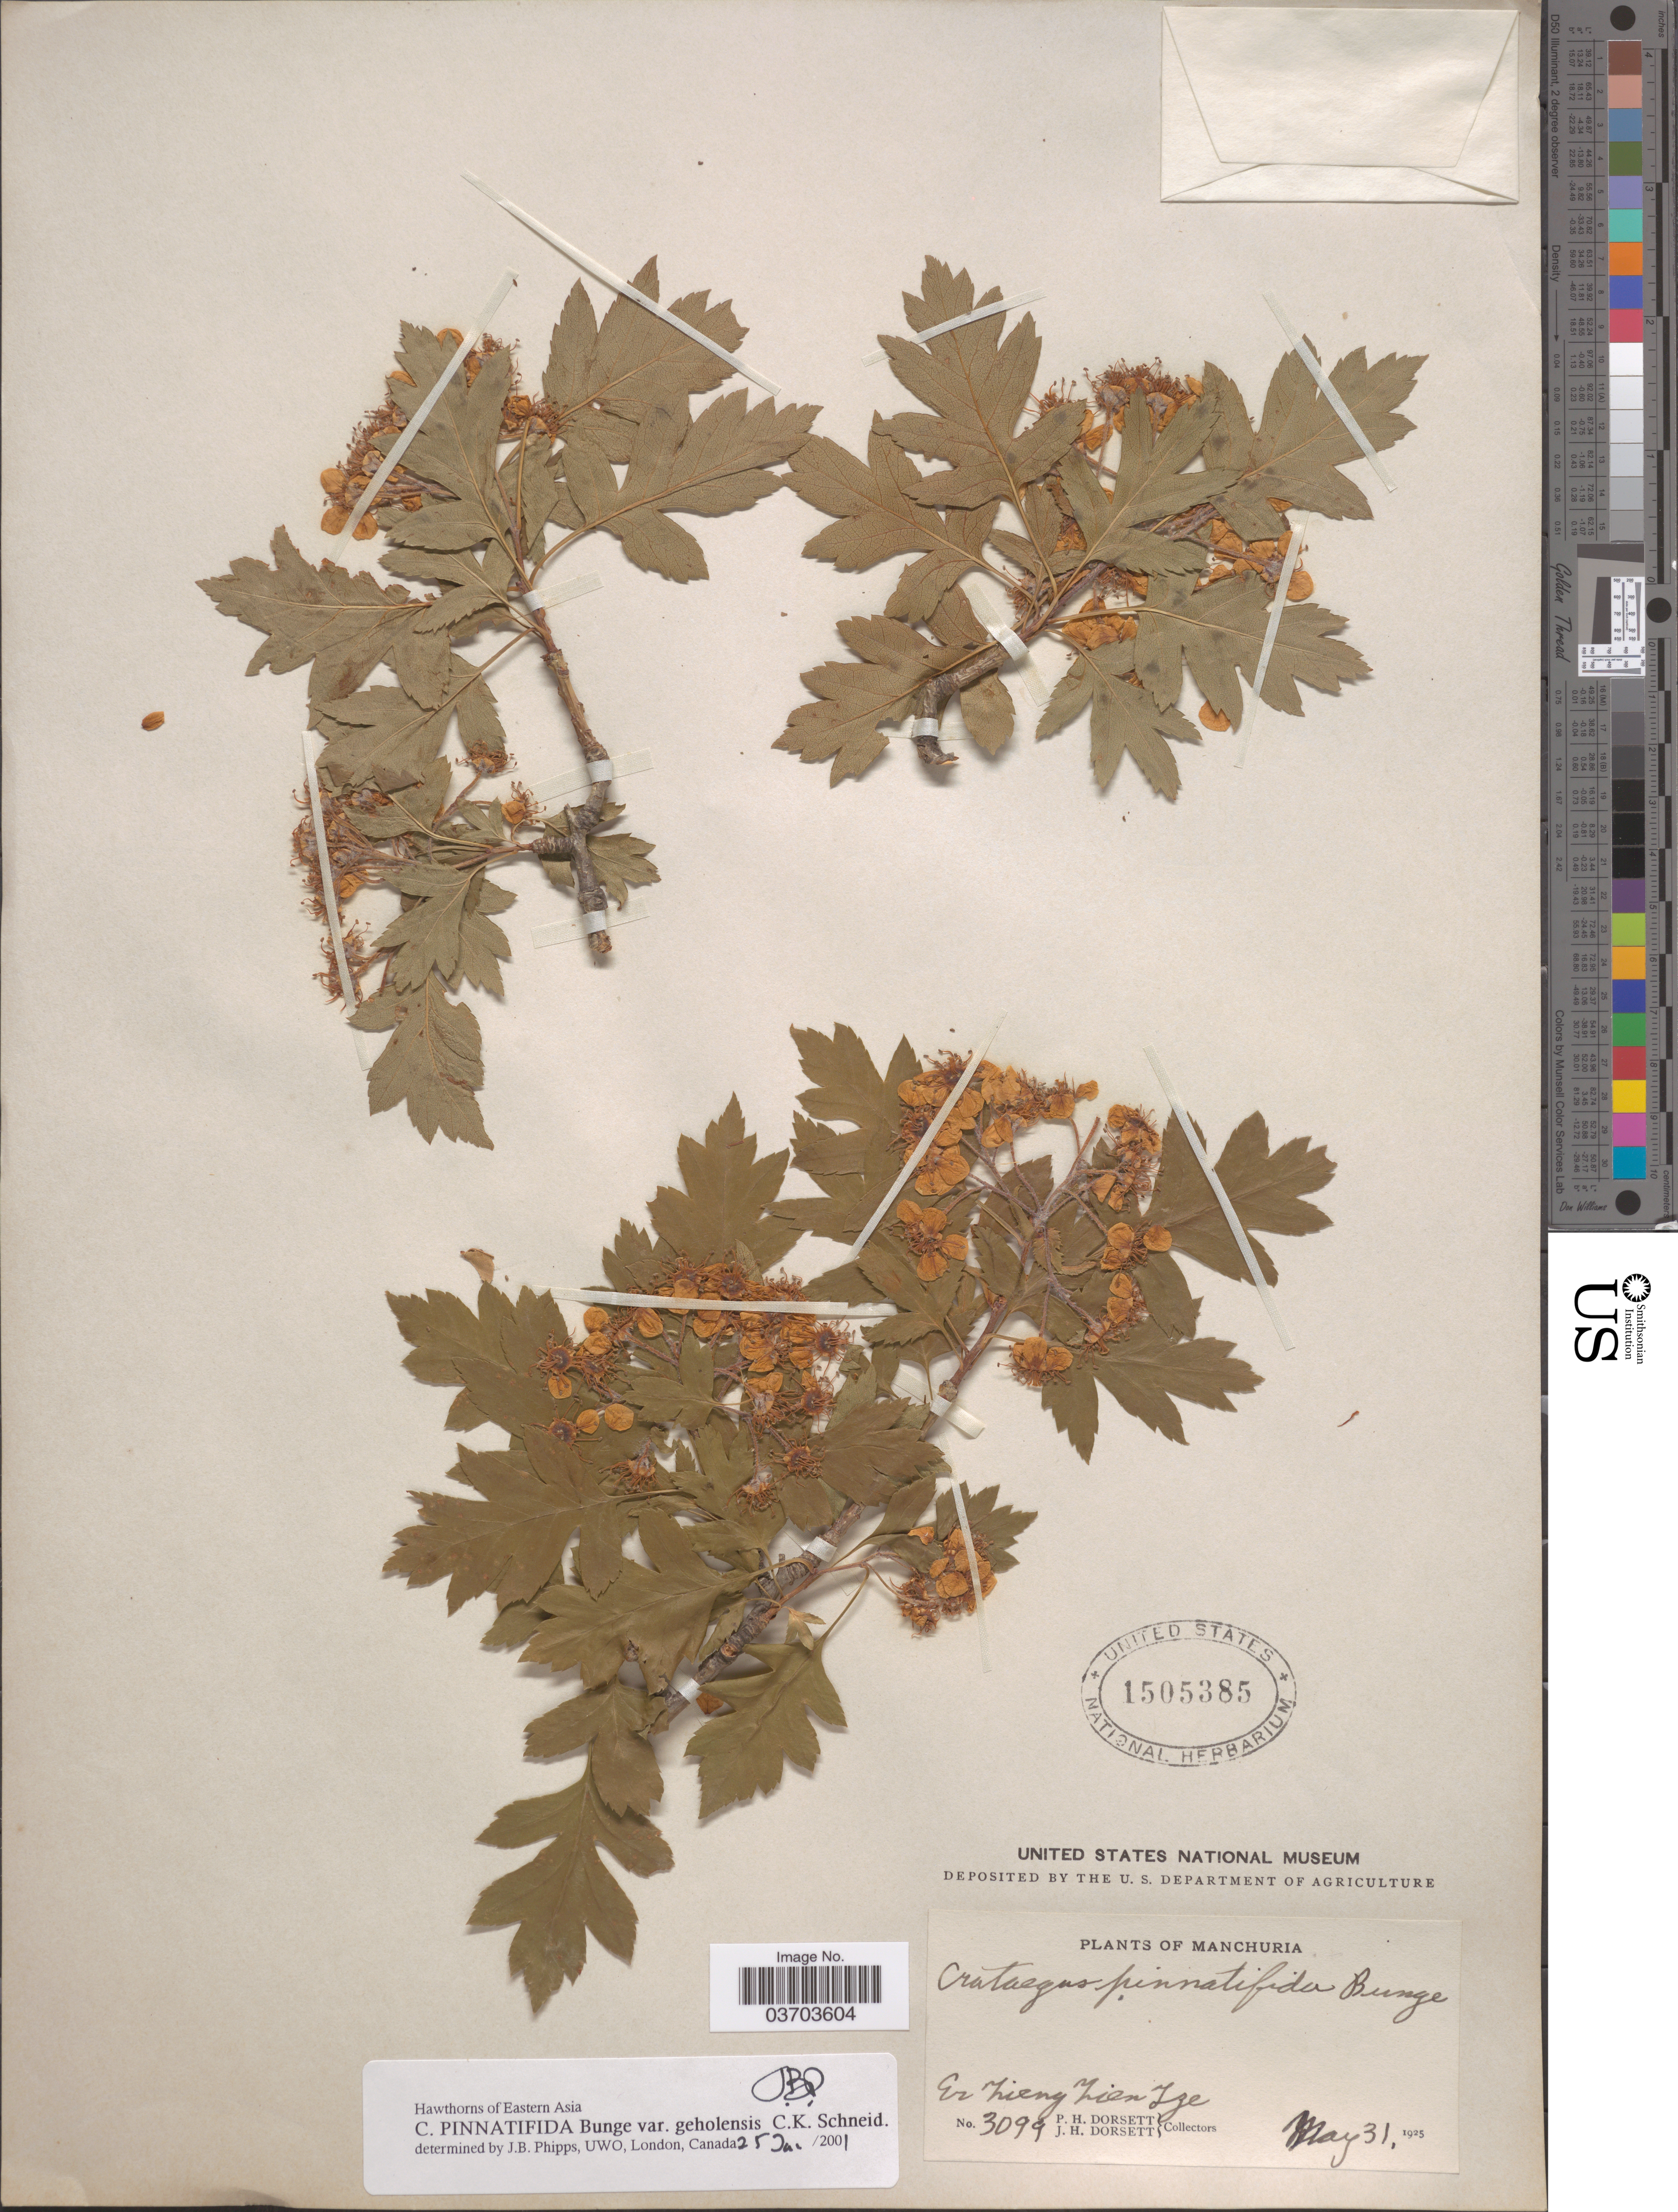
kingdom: Plantae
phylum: Tracheophyta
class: Magnoliopsida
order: Rosales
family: Rosaceae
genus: Crataegus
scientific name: Crataegus pinnatifida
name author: Bunge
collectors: P. H. Dorsett & J. Dorsett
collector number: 3099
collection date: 1925-05-31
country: China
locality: Manchuria. Er Zieng Zien Tze. [interpreted]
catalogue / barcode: US 1505385